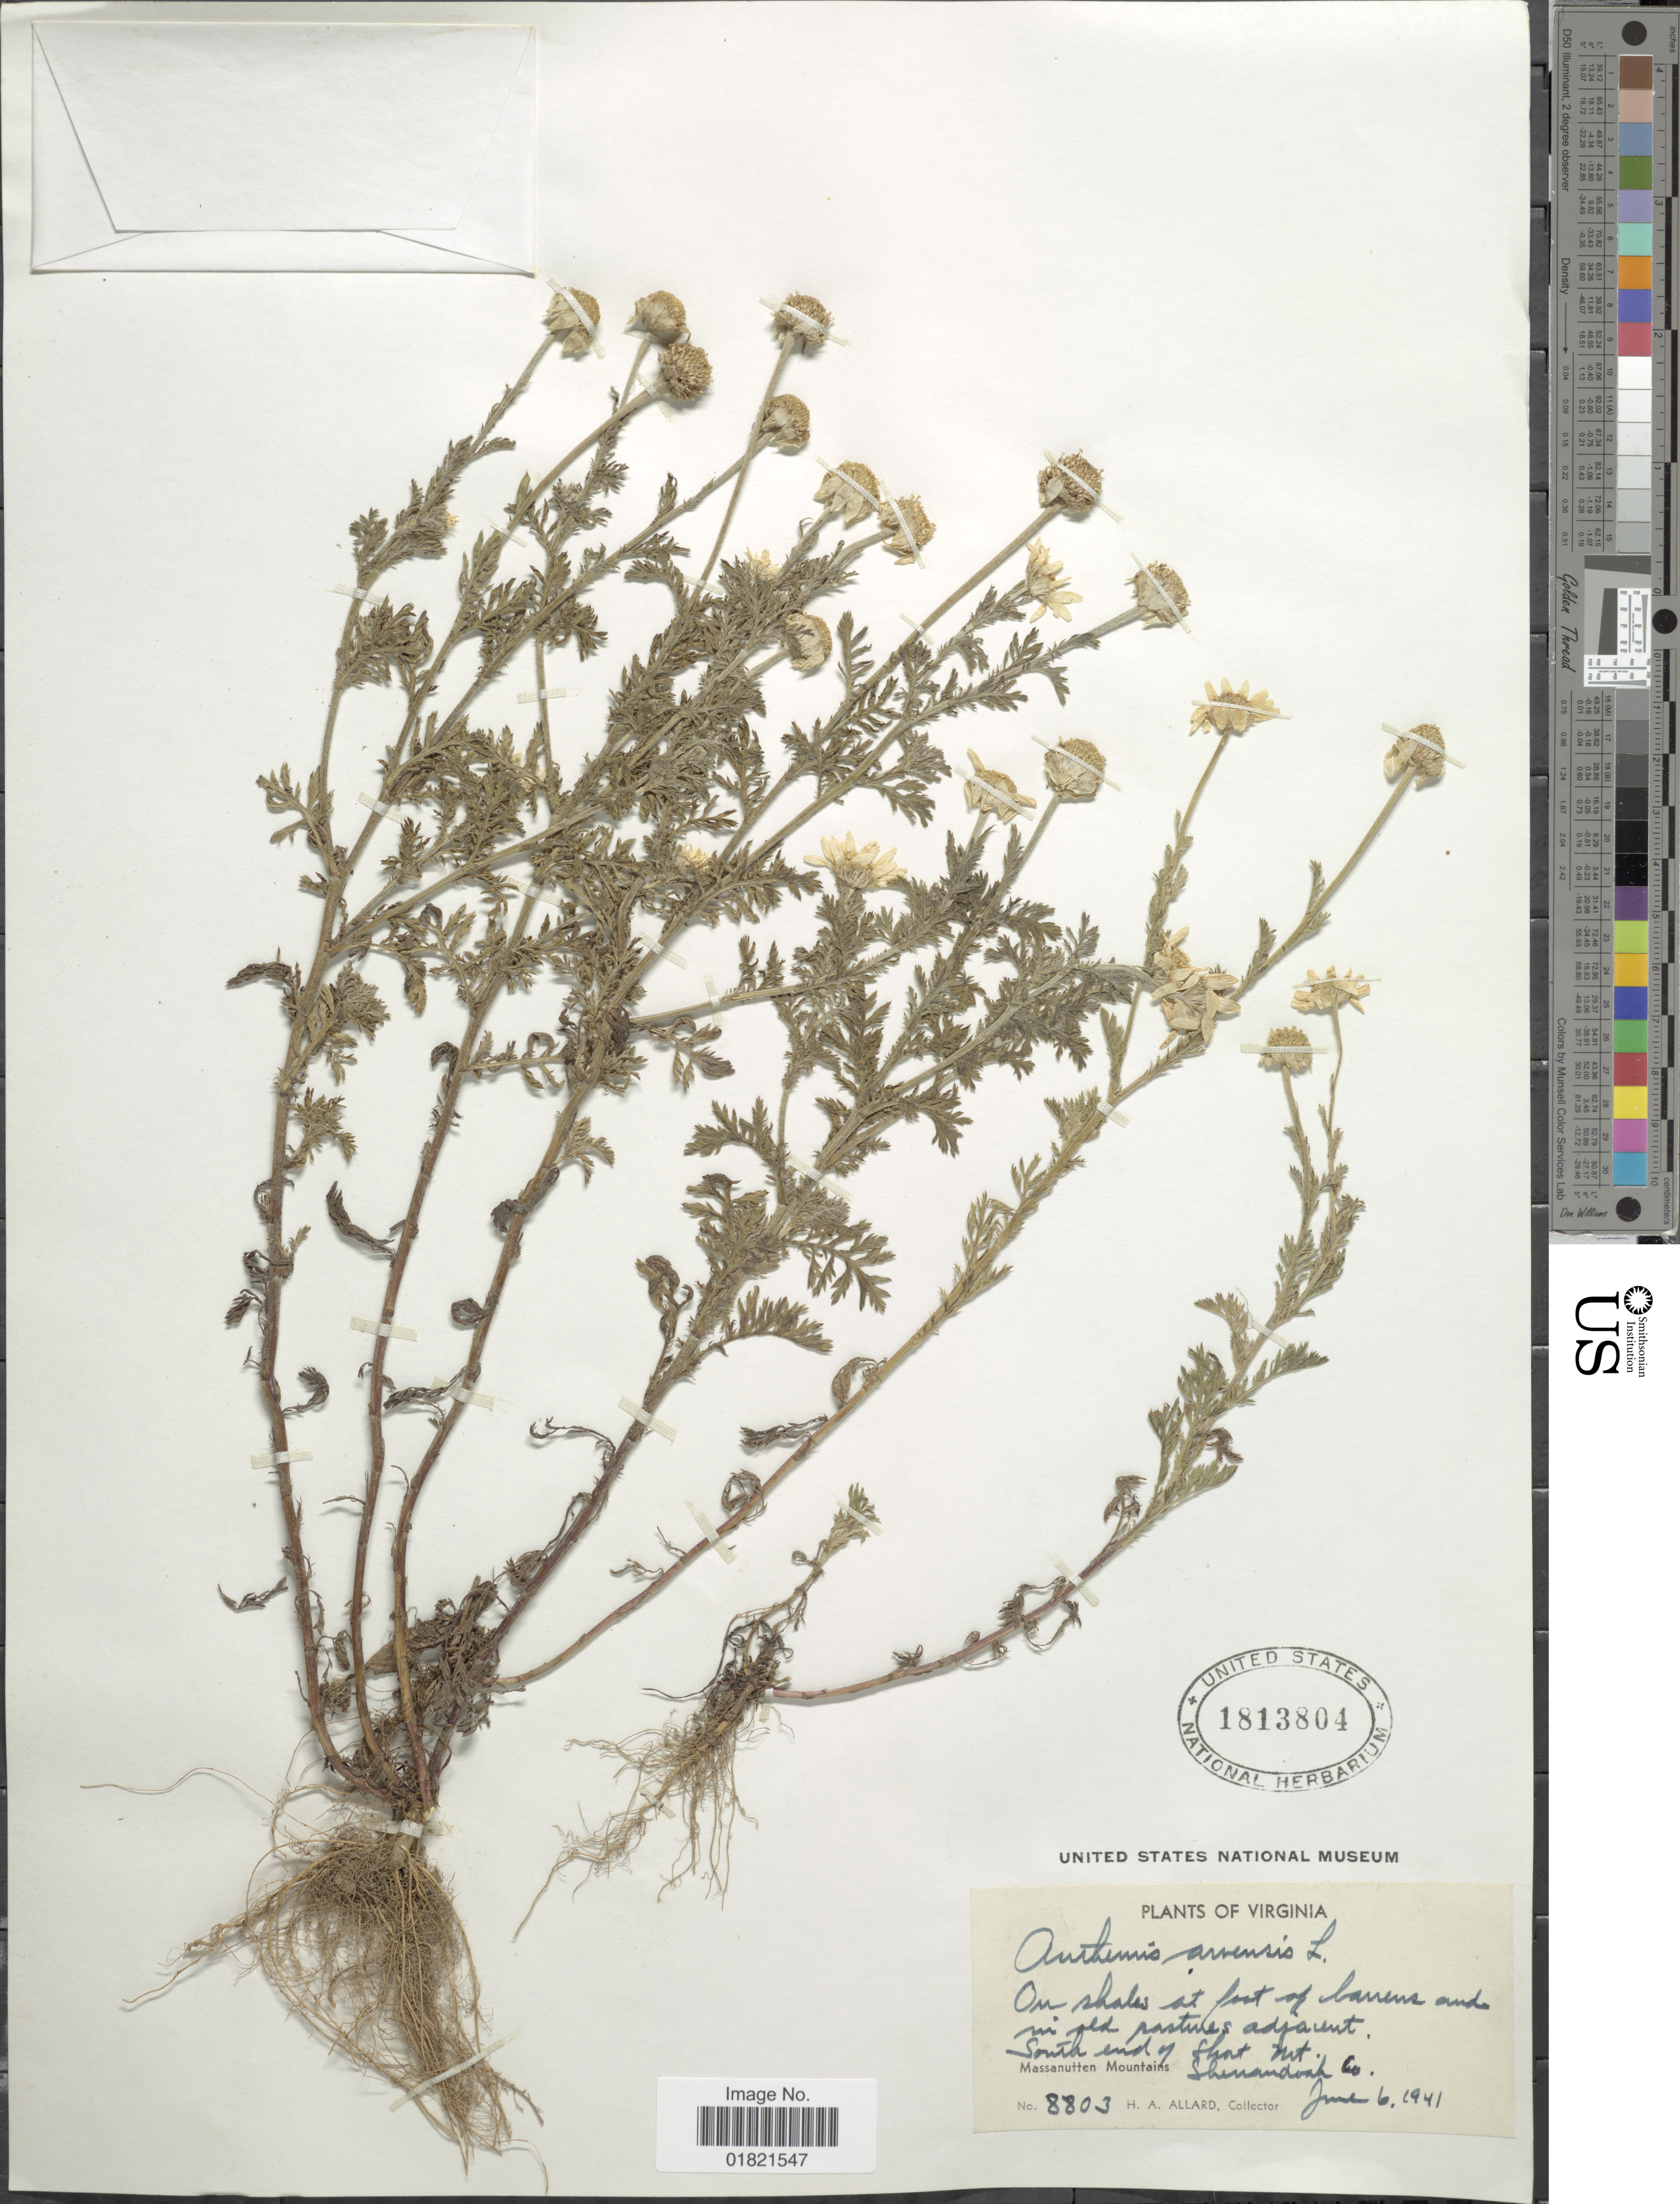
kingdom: Plantae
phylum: Tracheophyta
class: Magnoliopsida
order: Asterales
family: Asteraceae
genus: Anthemis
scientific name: Anthemis arvensis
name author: L.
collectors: H. A. Allard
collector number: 8803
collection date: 1941-06-06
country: United States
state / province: Virginia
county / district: Shenandoah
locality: South end of Short Mt. Massanutten Mountains, Shenandoah Co.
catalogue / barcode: US 1813804